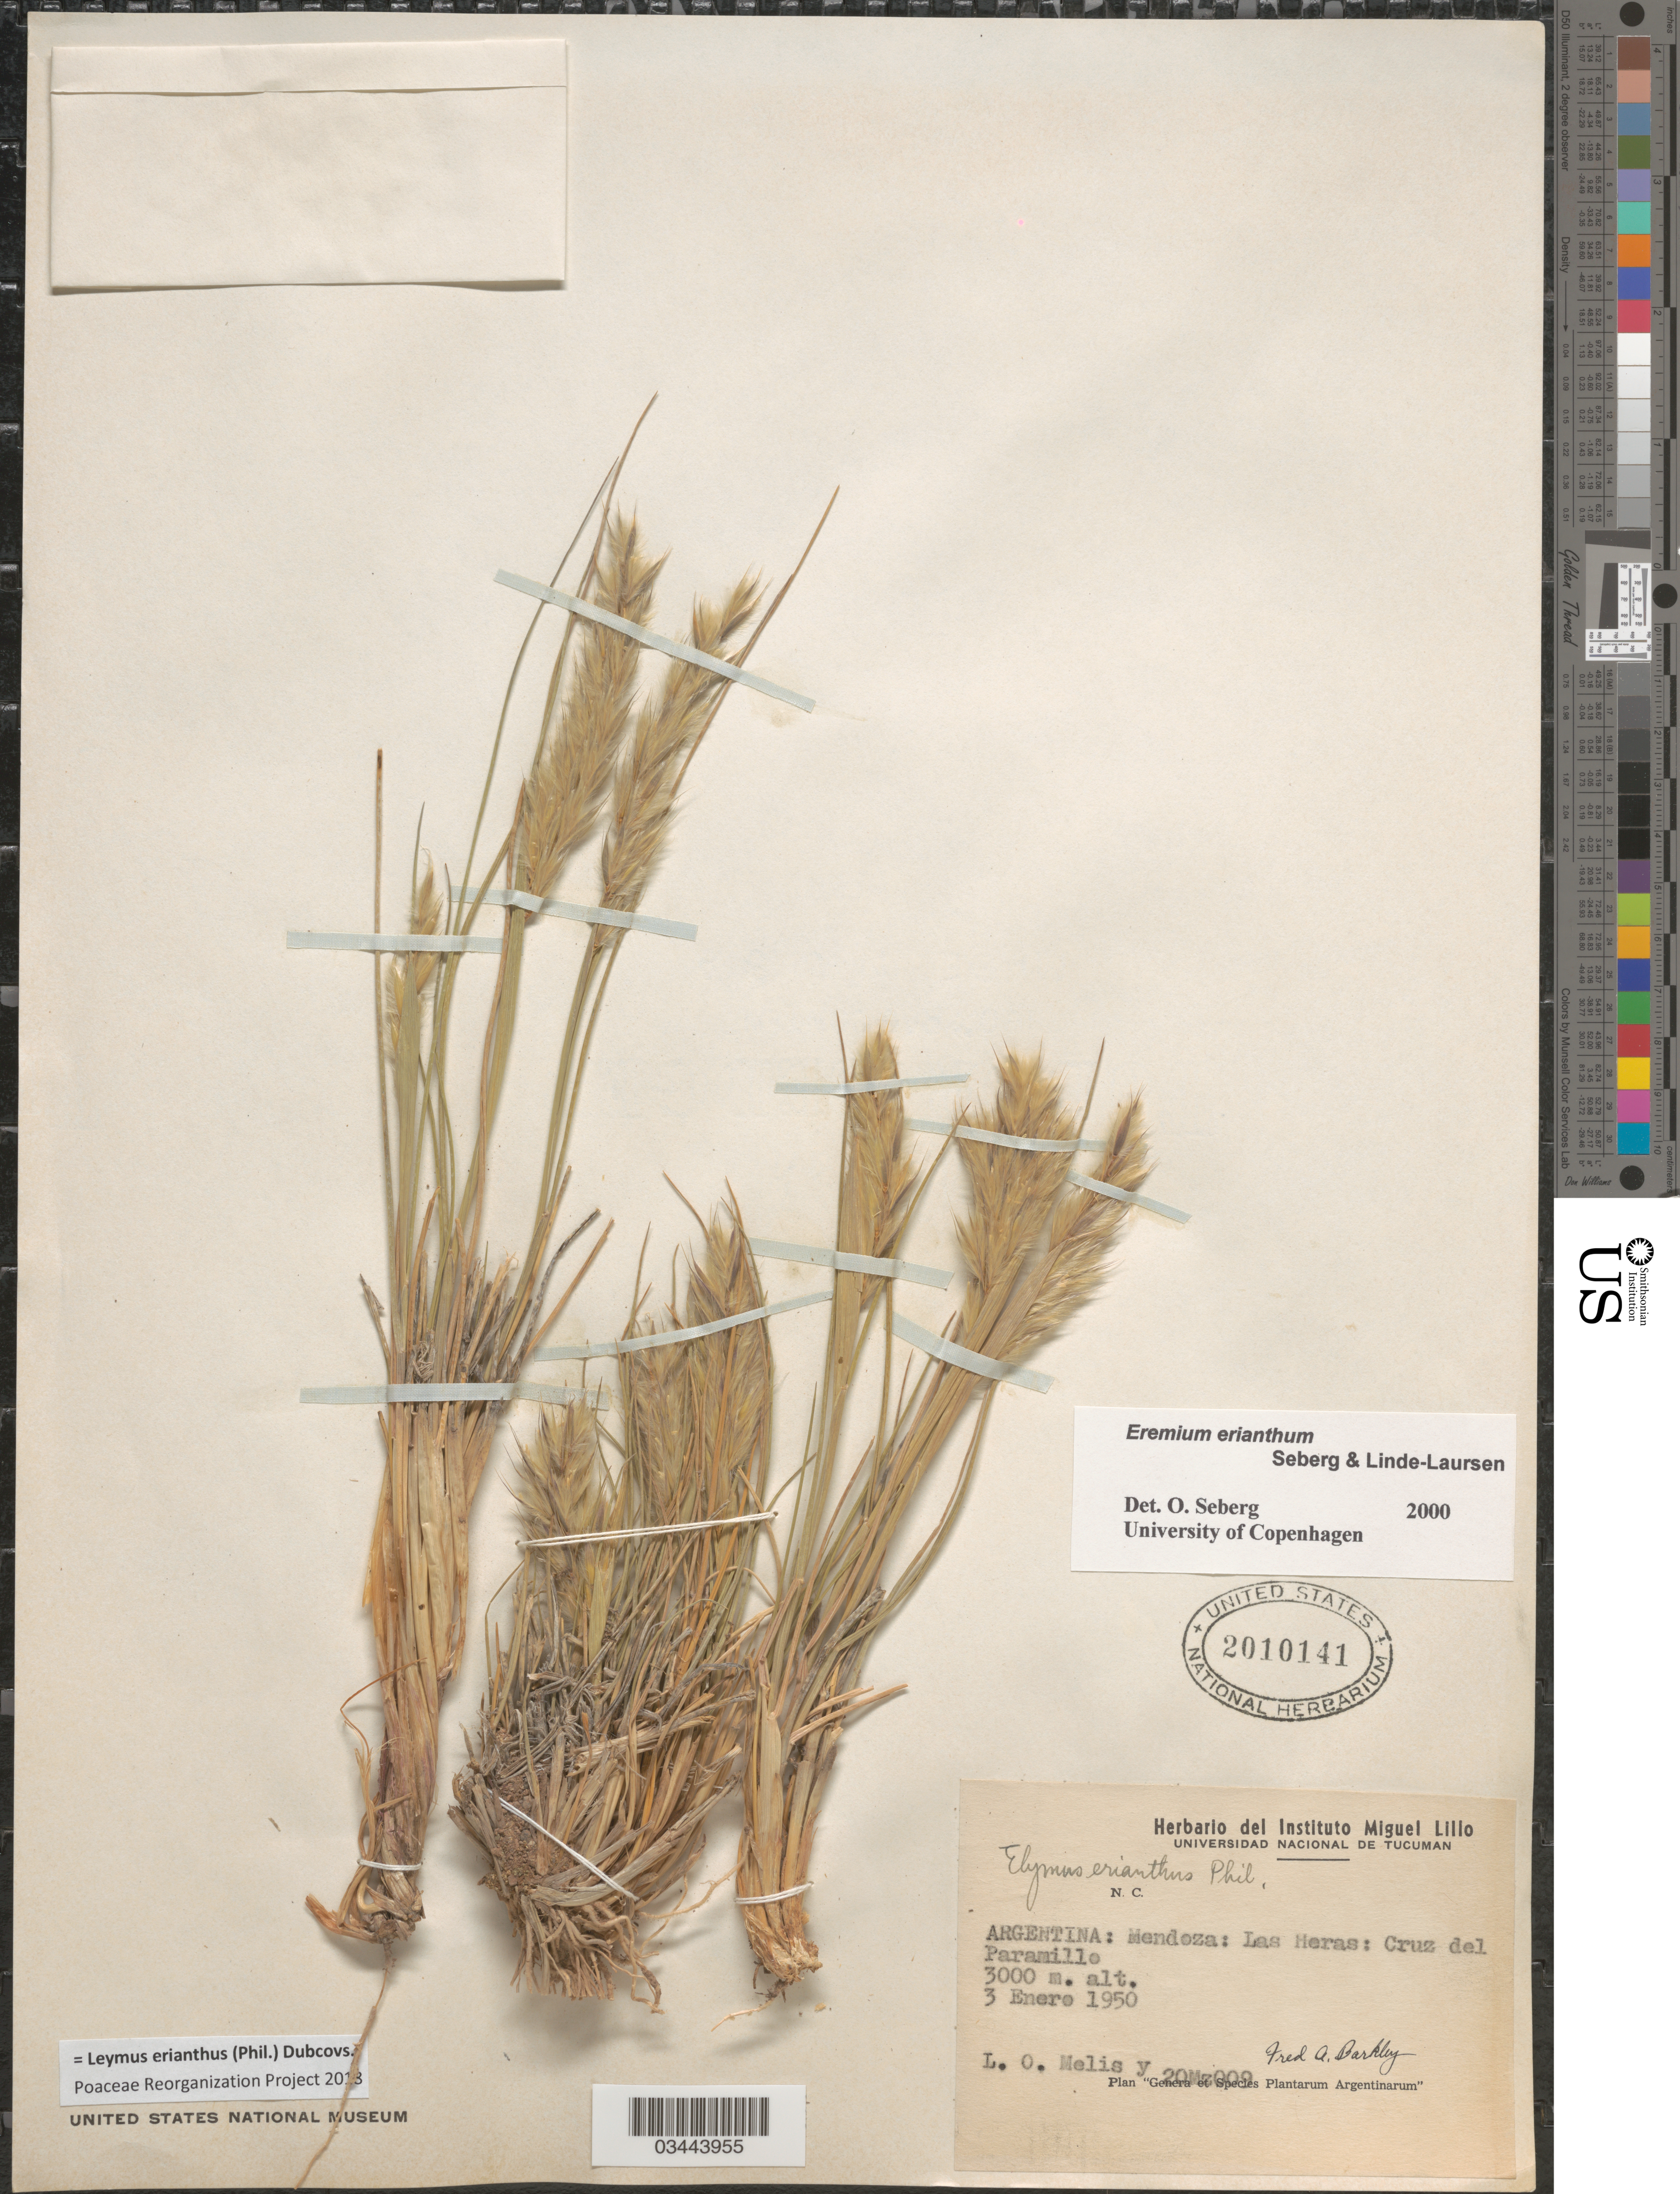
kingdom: Plantae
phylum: Tracheophyta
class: Liliopsida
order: Poales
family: Poaceae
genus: Leymus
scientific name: Leymus erianthus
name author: (Phil.) Dubcovsky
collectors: L. Melis & F. A. Barkley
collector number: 20Mz002*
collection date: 1950-01-03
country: Argentina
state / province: Mendoza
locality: Las Heras: Cruz del Paramillo.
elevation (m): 3000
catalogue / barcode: US 2010141